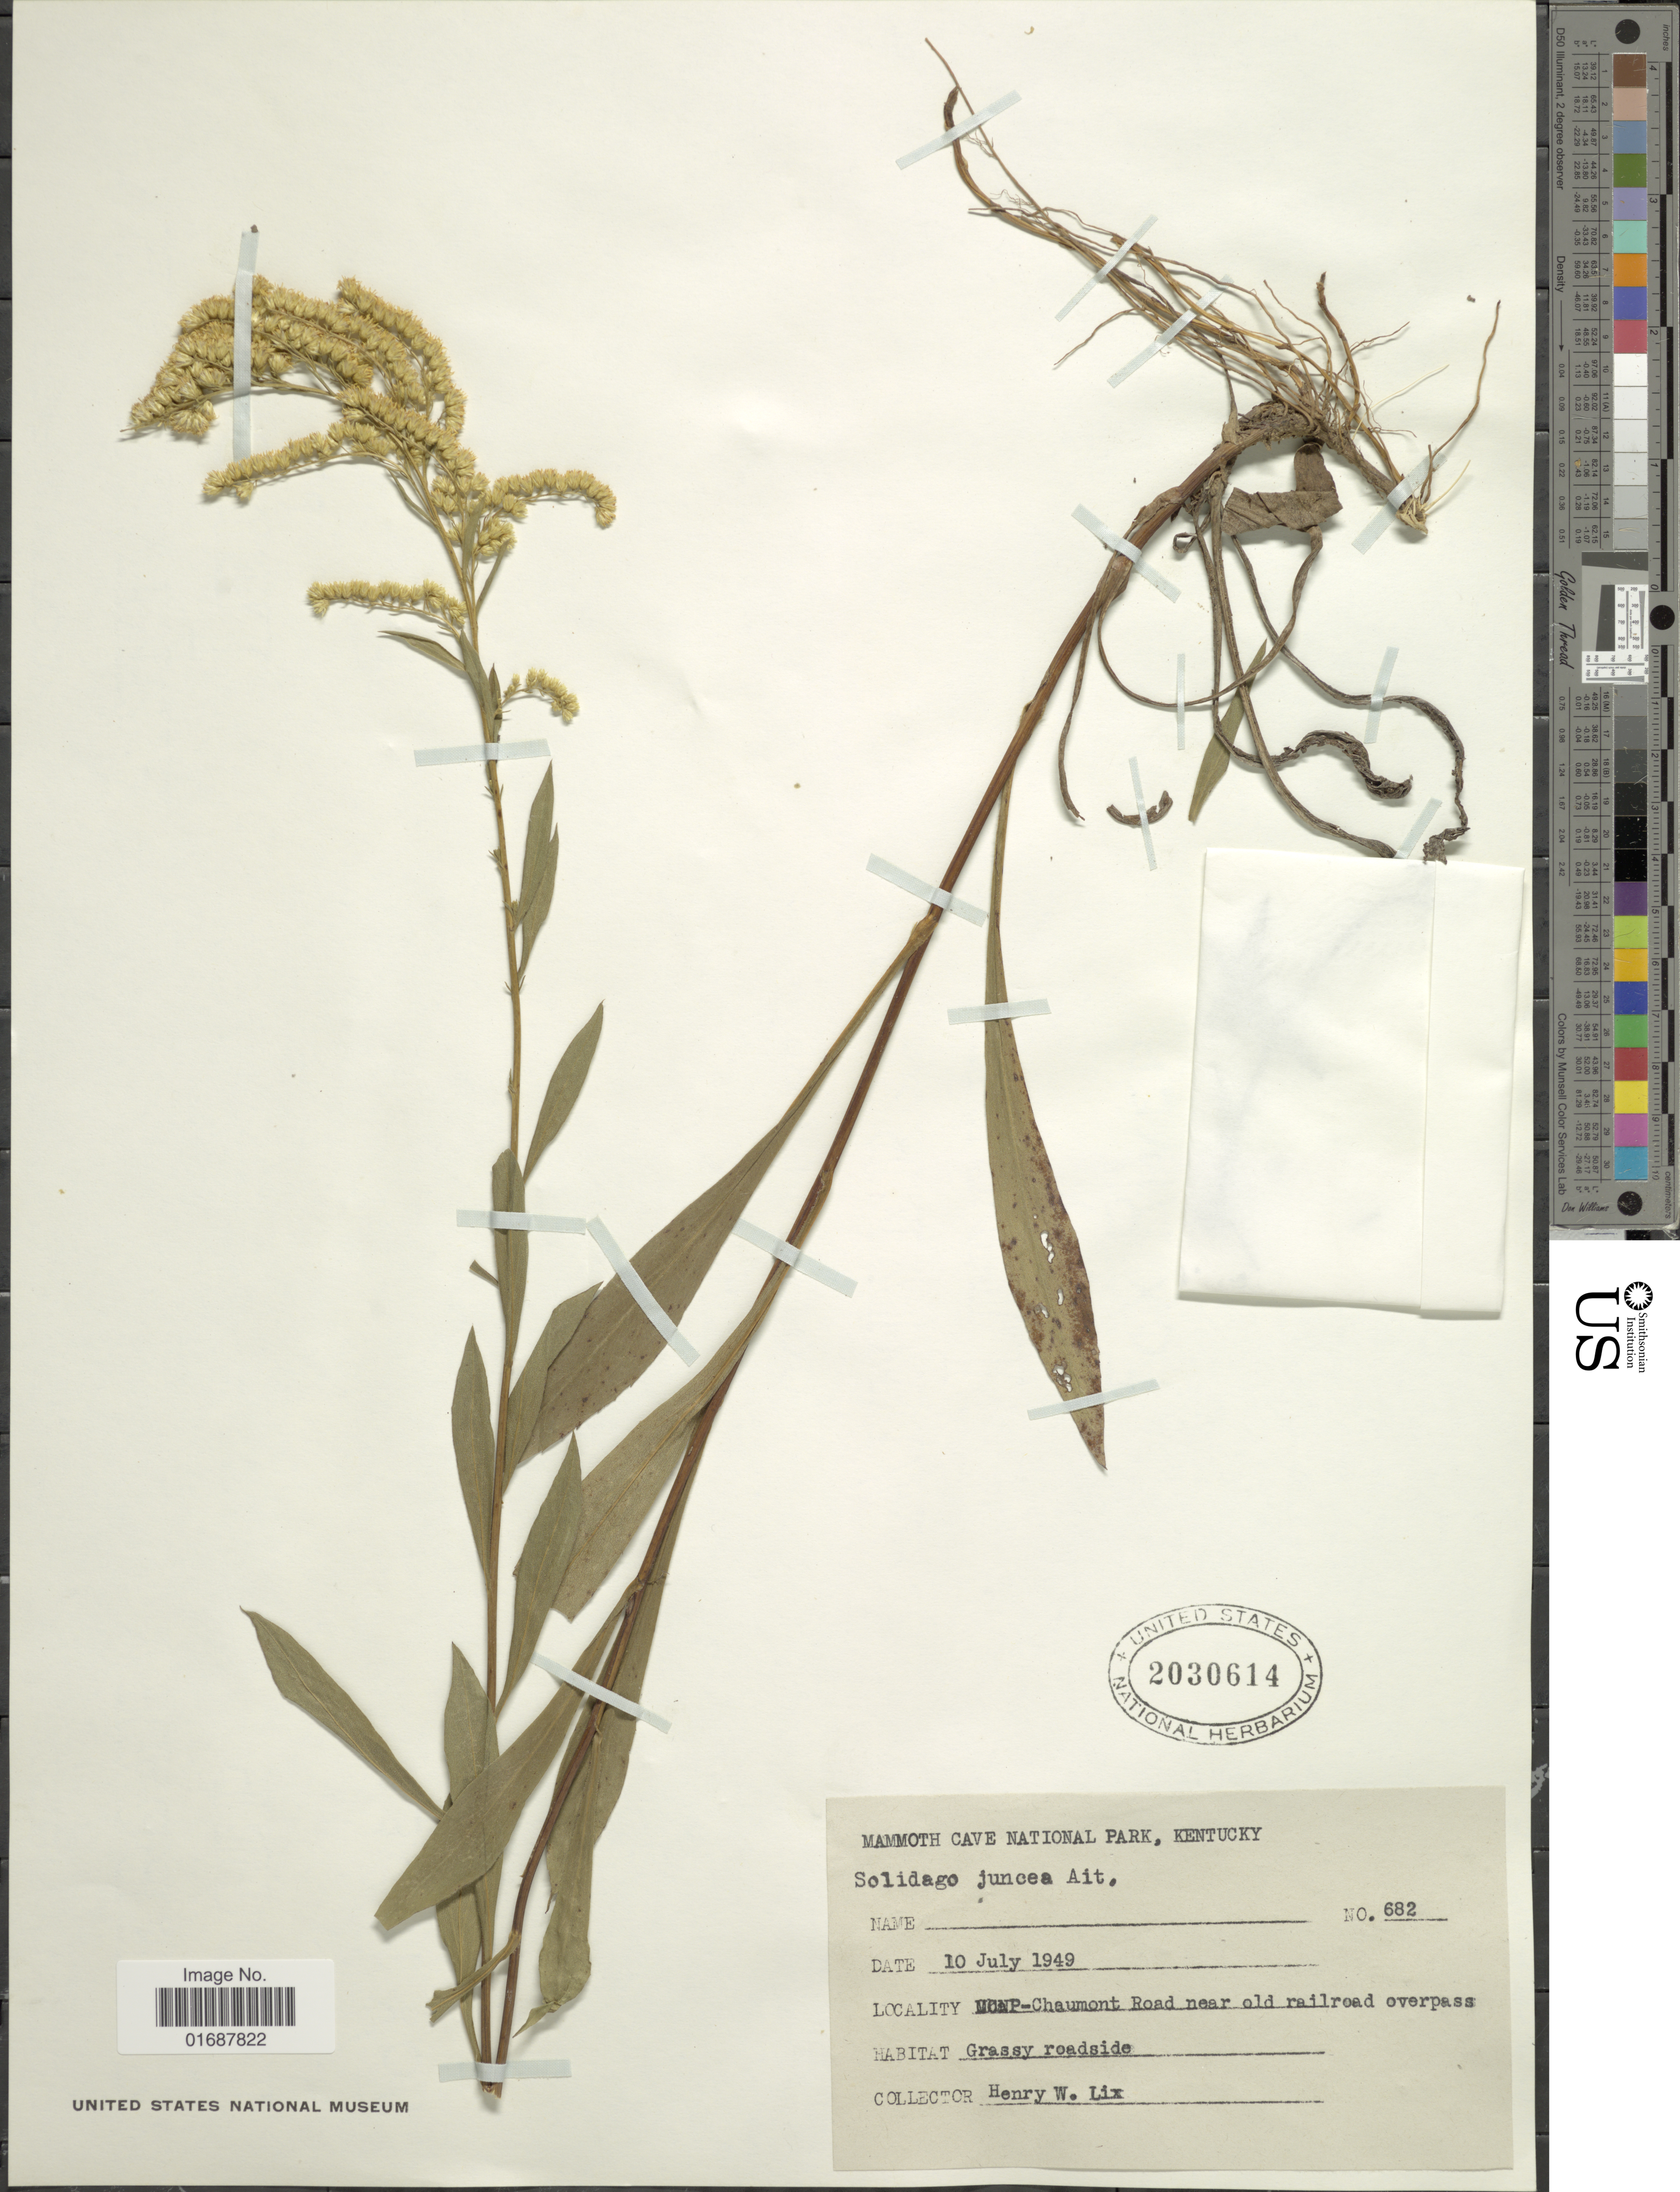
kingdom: Plantae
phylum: Tracheophyta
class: Magnoliopsida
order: Asterales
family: Asteraceae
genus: Solidago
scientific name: Solidago juncea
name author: Aiton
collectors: H. W. Lix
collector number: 682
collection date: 1949-07-10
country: United States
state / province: Kentucky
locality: Mammoth Cave National Park. Monp-Chaumont Road near old railroad overpass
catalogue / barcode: US 2030614